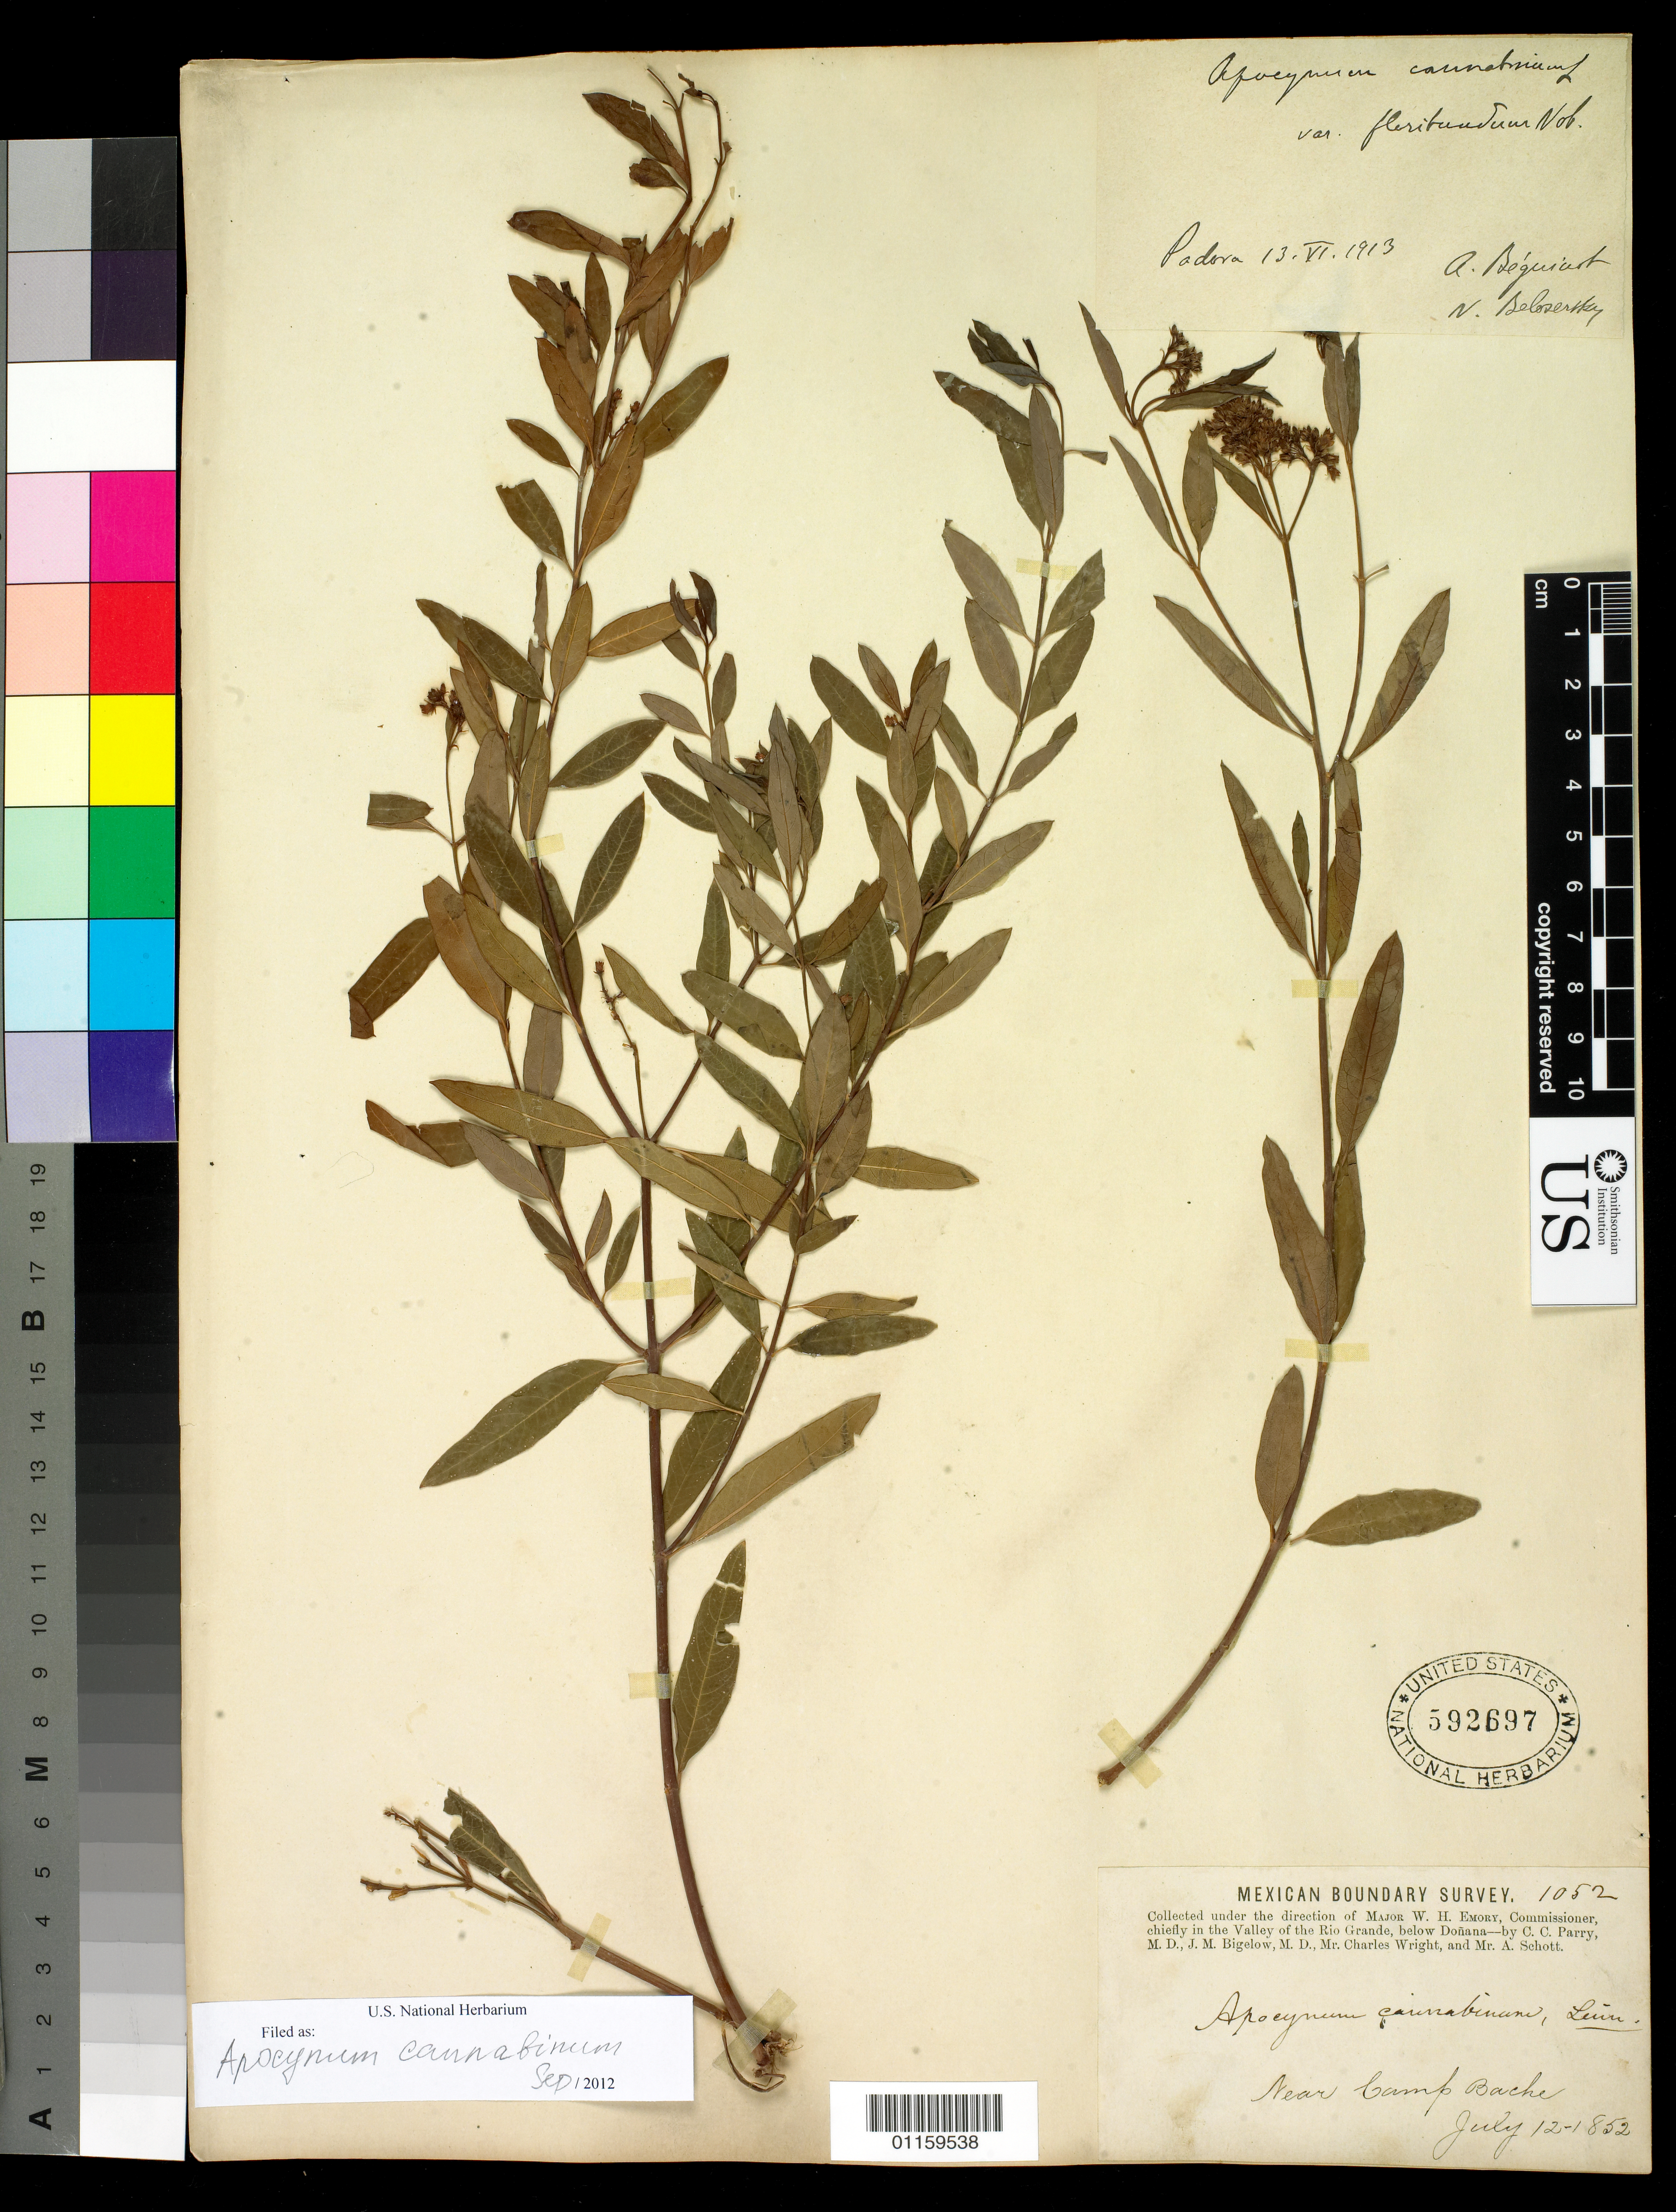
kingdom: Plantae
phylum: Tracheophyta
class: Magnoliopsida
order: Gentianales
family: Apocynaceae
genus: Apocynum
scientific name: Apocynum cannabinum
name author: L.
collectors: C. C. Parry, J. M. Bigelow, C. Wright & A. Schott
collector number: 1052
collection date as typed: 12 Jul 1852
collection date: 1852-07-12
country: United States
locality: near Camp Bache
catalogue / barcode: US 592697